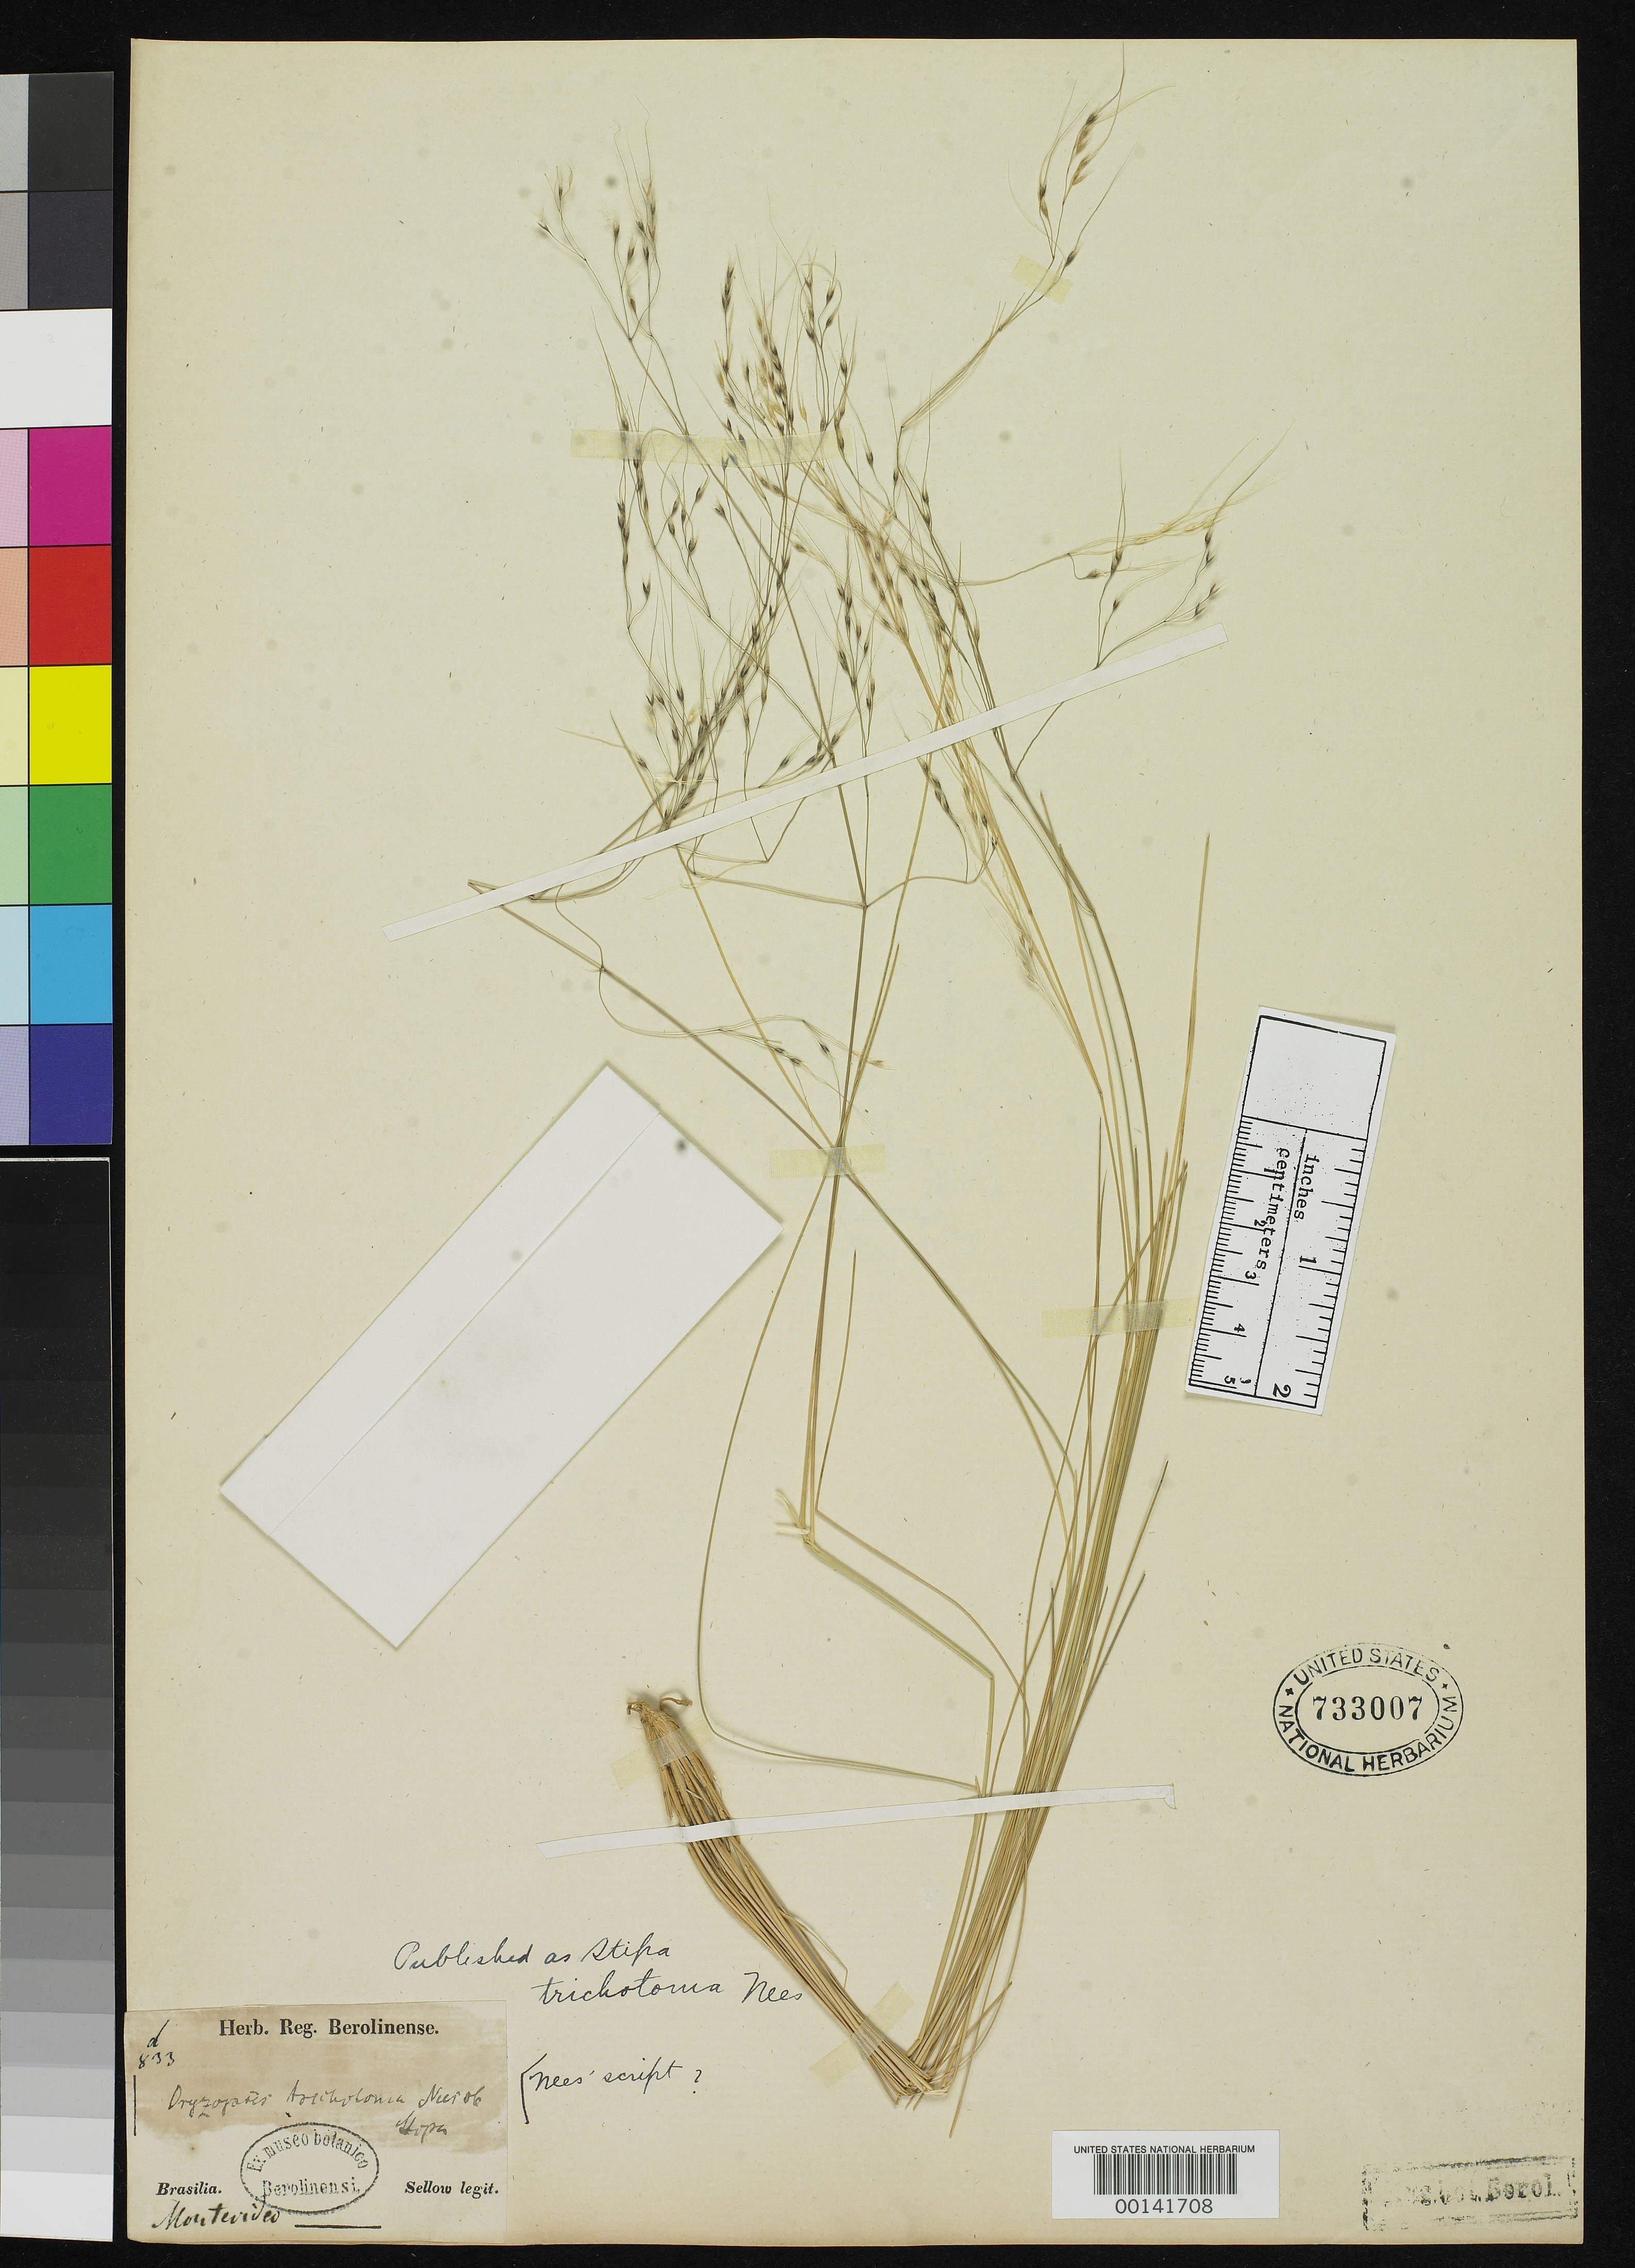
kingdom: Plantae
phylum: Tracheophyta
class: Liliopsida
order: Poales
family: Poaceae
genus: Stipa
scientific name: Stipa trichotoma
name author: Nees in Mart.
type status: Type Collection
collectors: F. Sellow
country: Uruguay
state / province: Montevideo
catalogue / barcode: US 733007